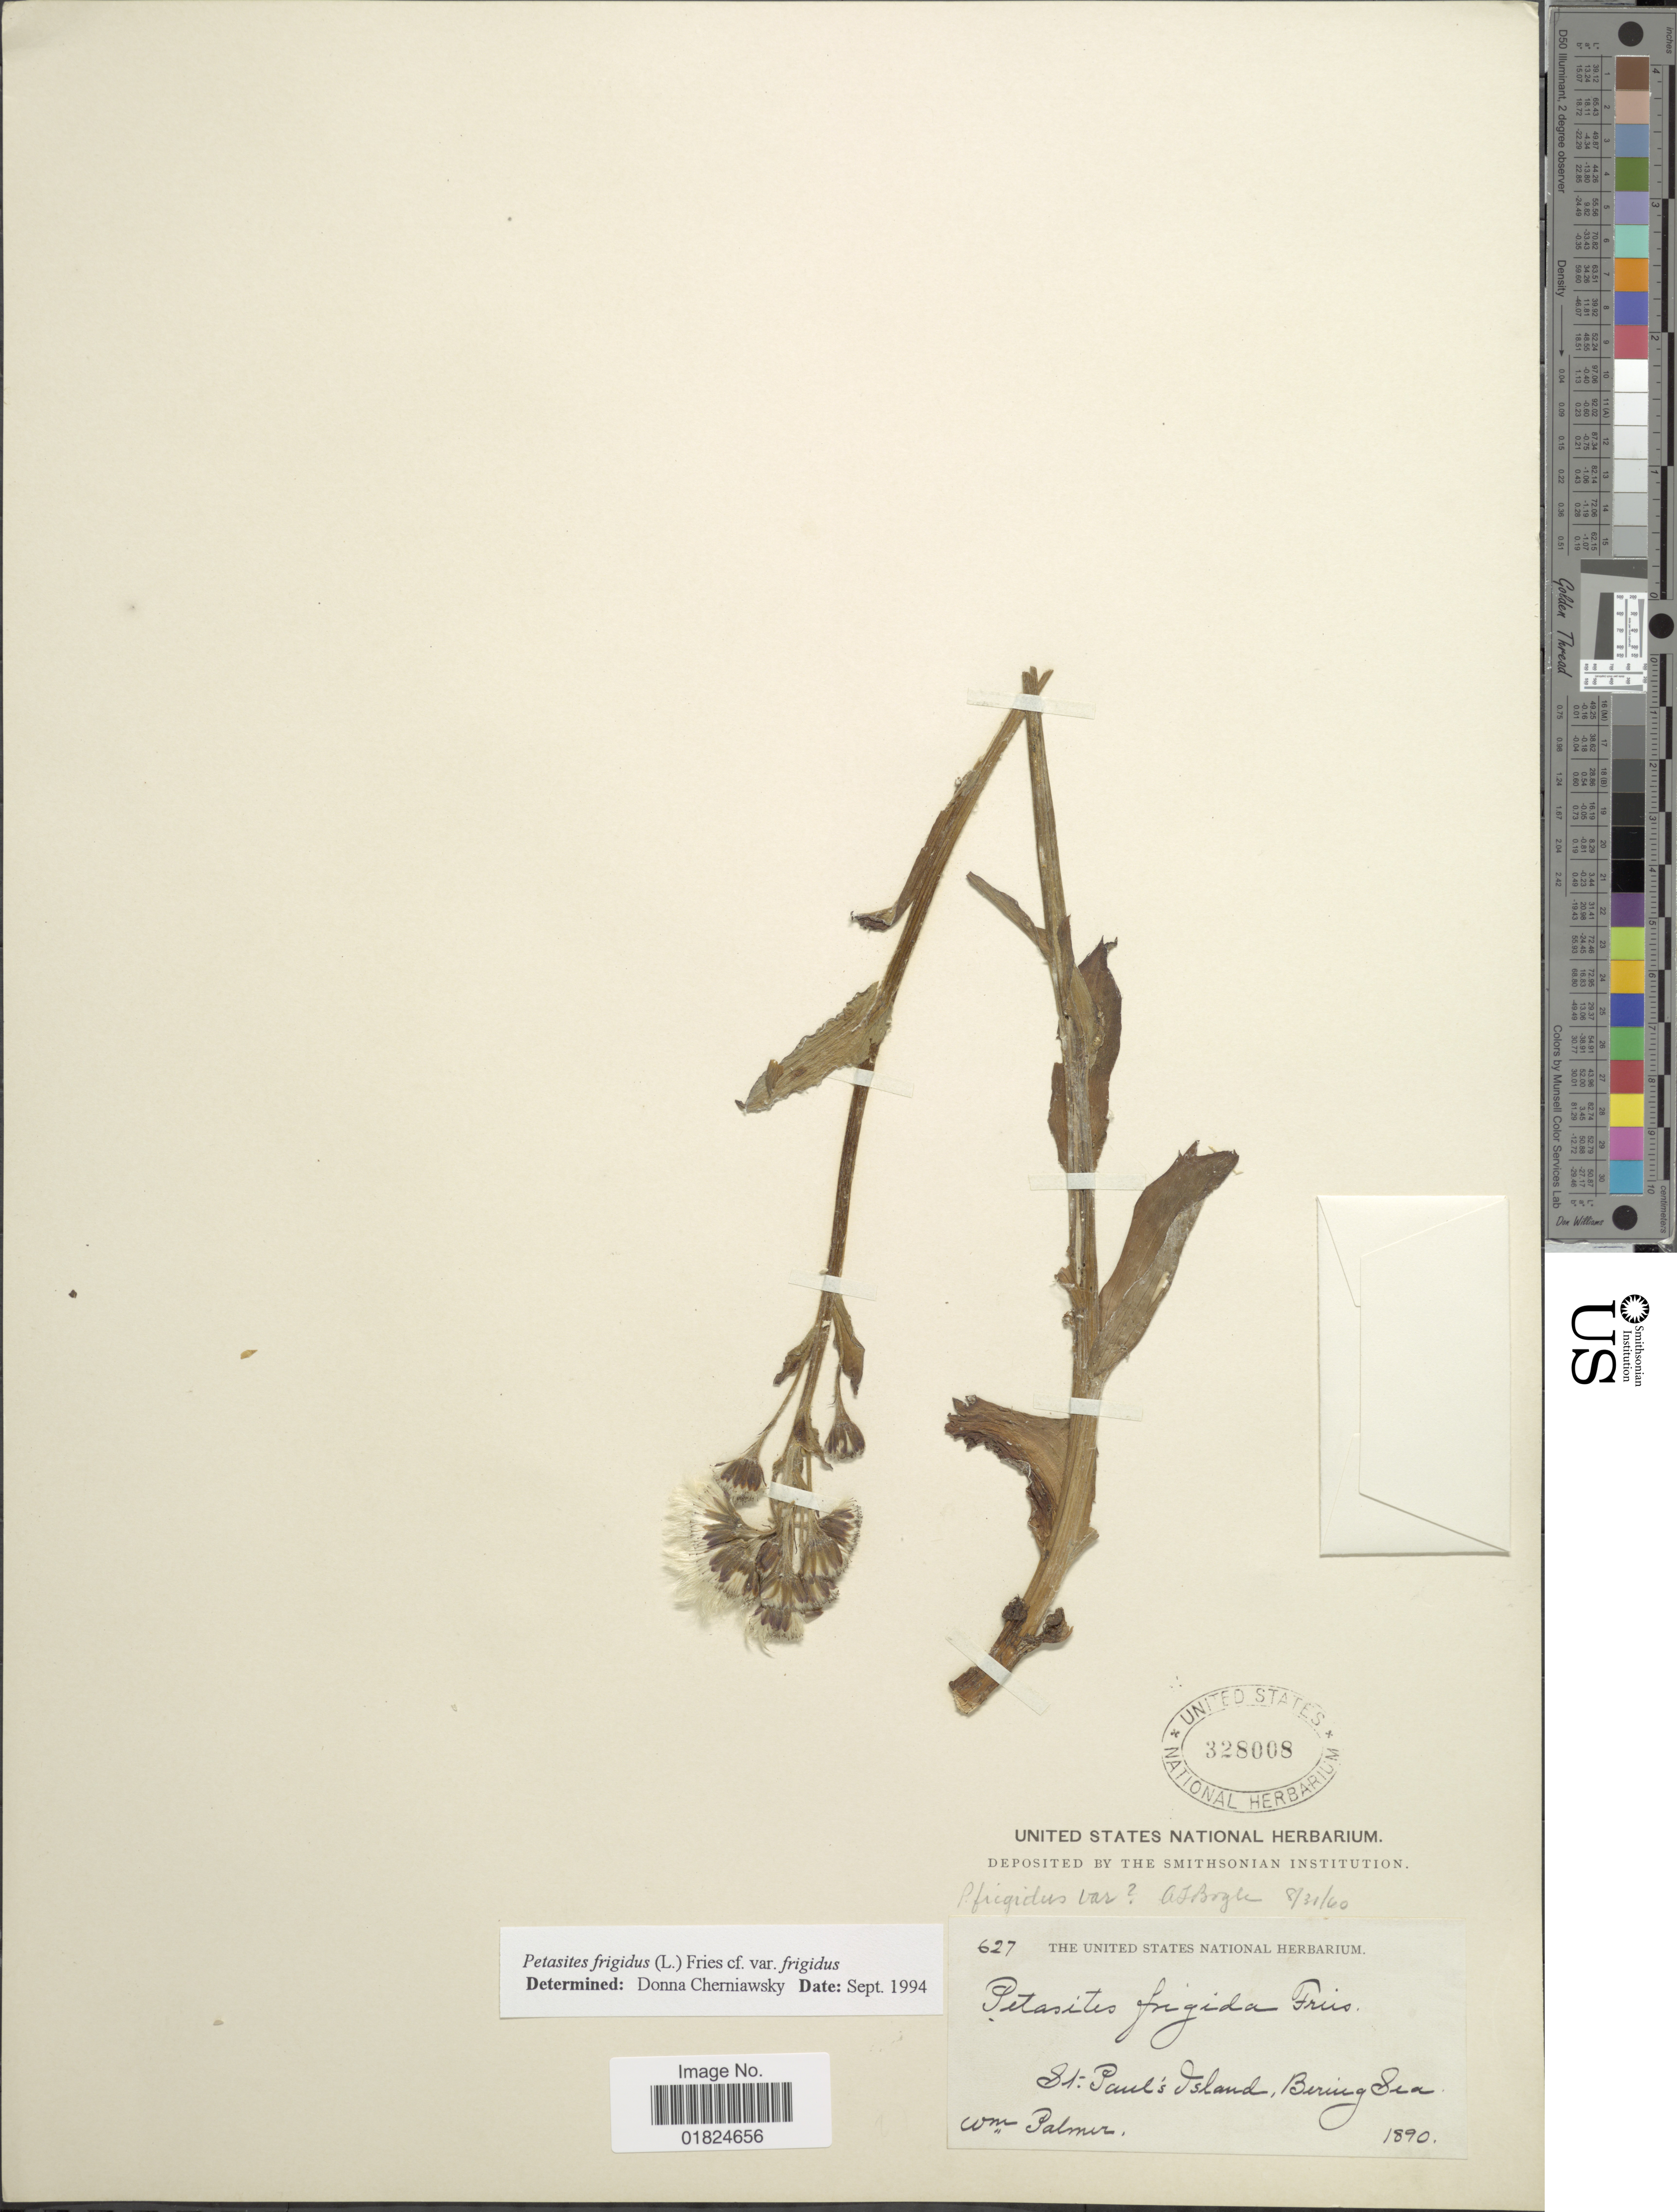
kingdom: Plantae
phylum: Tracheophyta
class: Magnoliopsida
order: Asterales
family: Asteraceae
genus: Petasites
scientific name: Petasites frigidus var. frigidus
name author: (L.) Fr.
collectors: W. Palmer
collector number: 627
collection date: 1890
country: United States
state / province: Alaska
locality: St. Paul's Island, Bering Sea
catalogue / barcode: US 328008